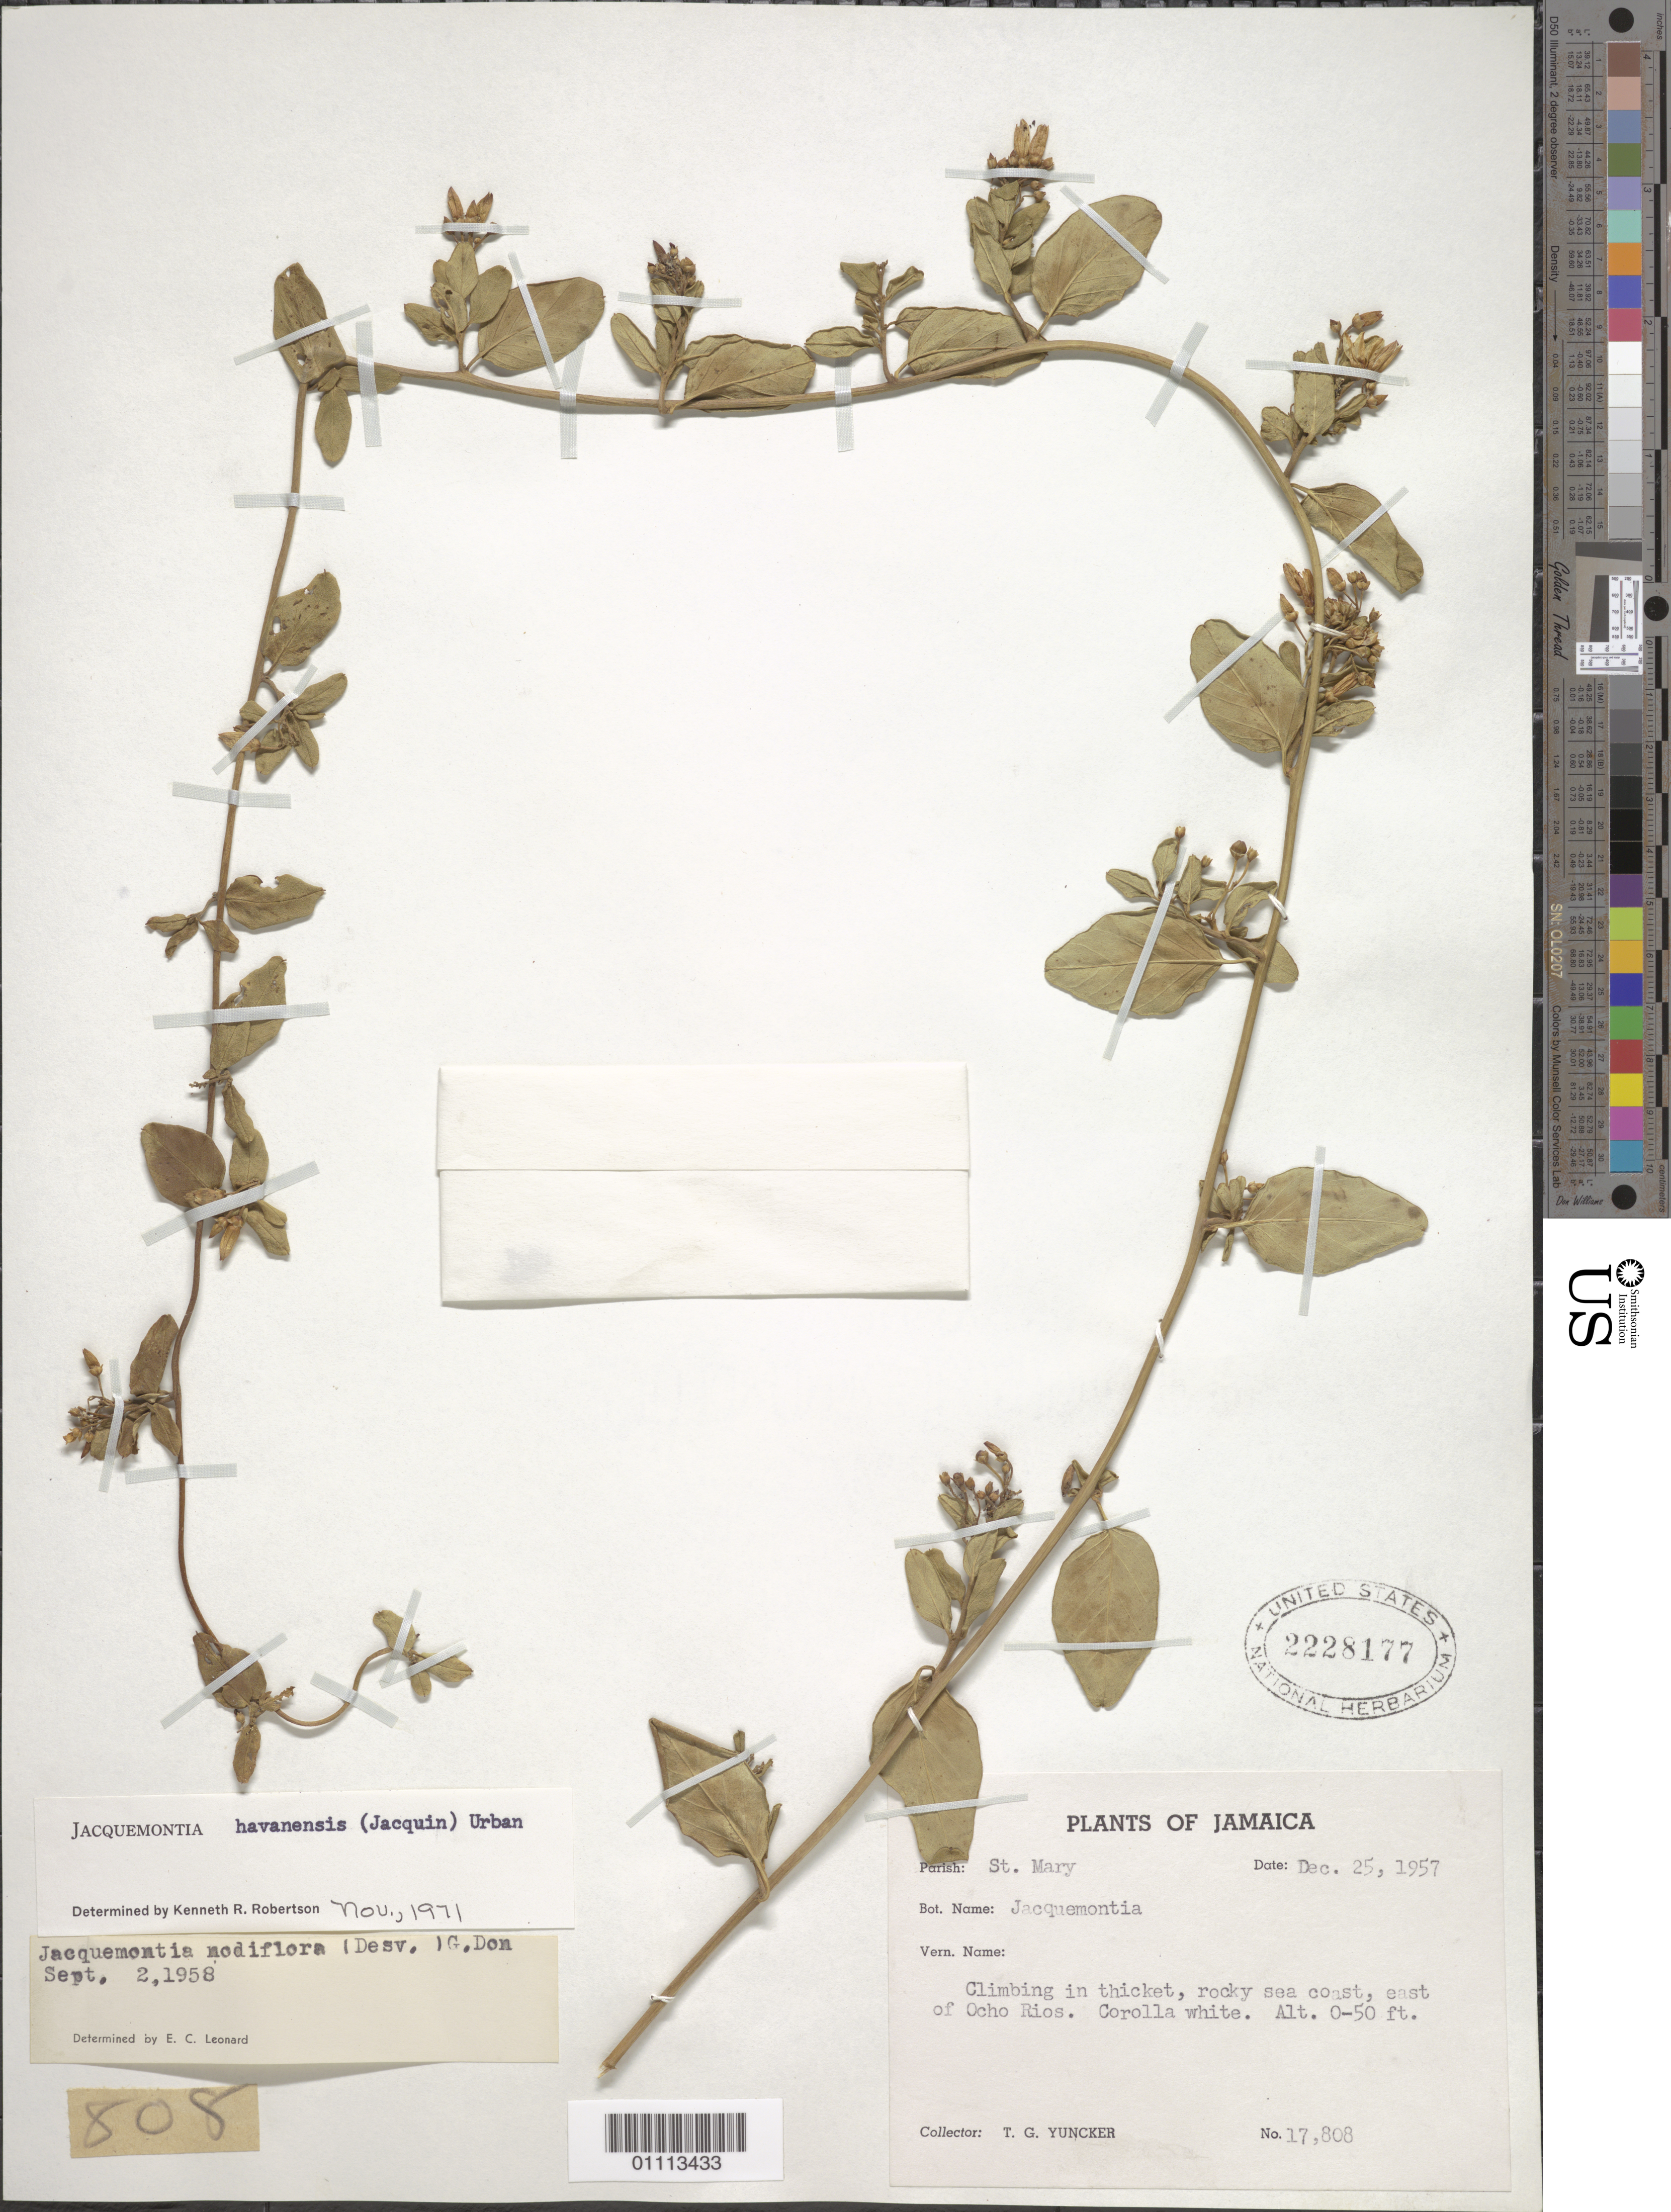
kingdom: Plantae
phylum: Tracheophyta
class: Magnoliopsida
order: Solanales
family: Convolvulaceae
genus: Jacquemontia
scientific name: Jacquemontia havanensis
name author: (Jacq.) Urb.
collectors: T. G. Yuncker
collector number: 17808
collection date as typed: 25 Dec 1957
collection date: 1957-12-25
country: Jamaica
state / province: Saint Mary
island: Jamaica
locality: Climbing in thicket, rocky sea coast, E of Ocho Rios.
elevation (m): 0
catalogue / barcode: US 2228177